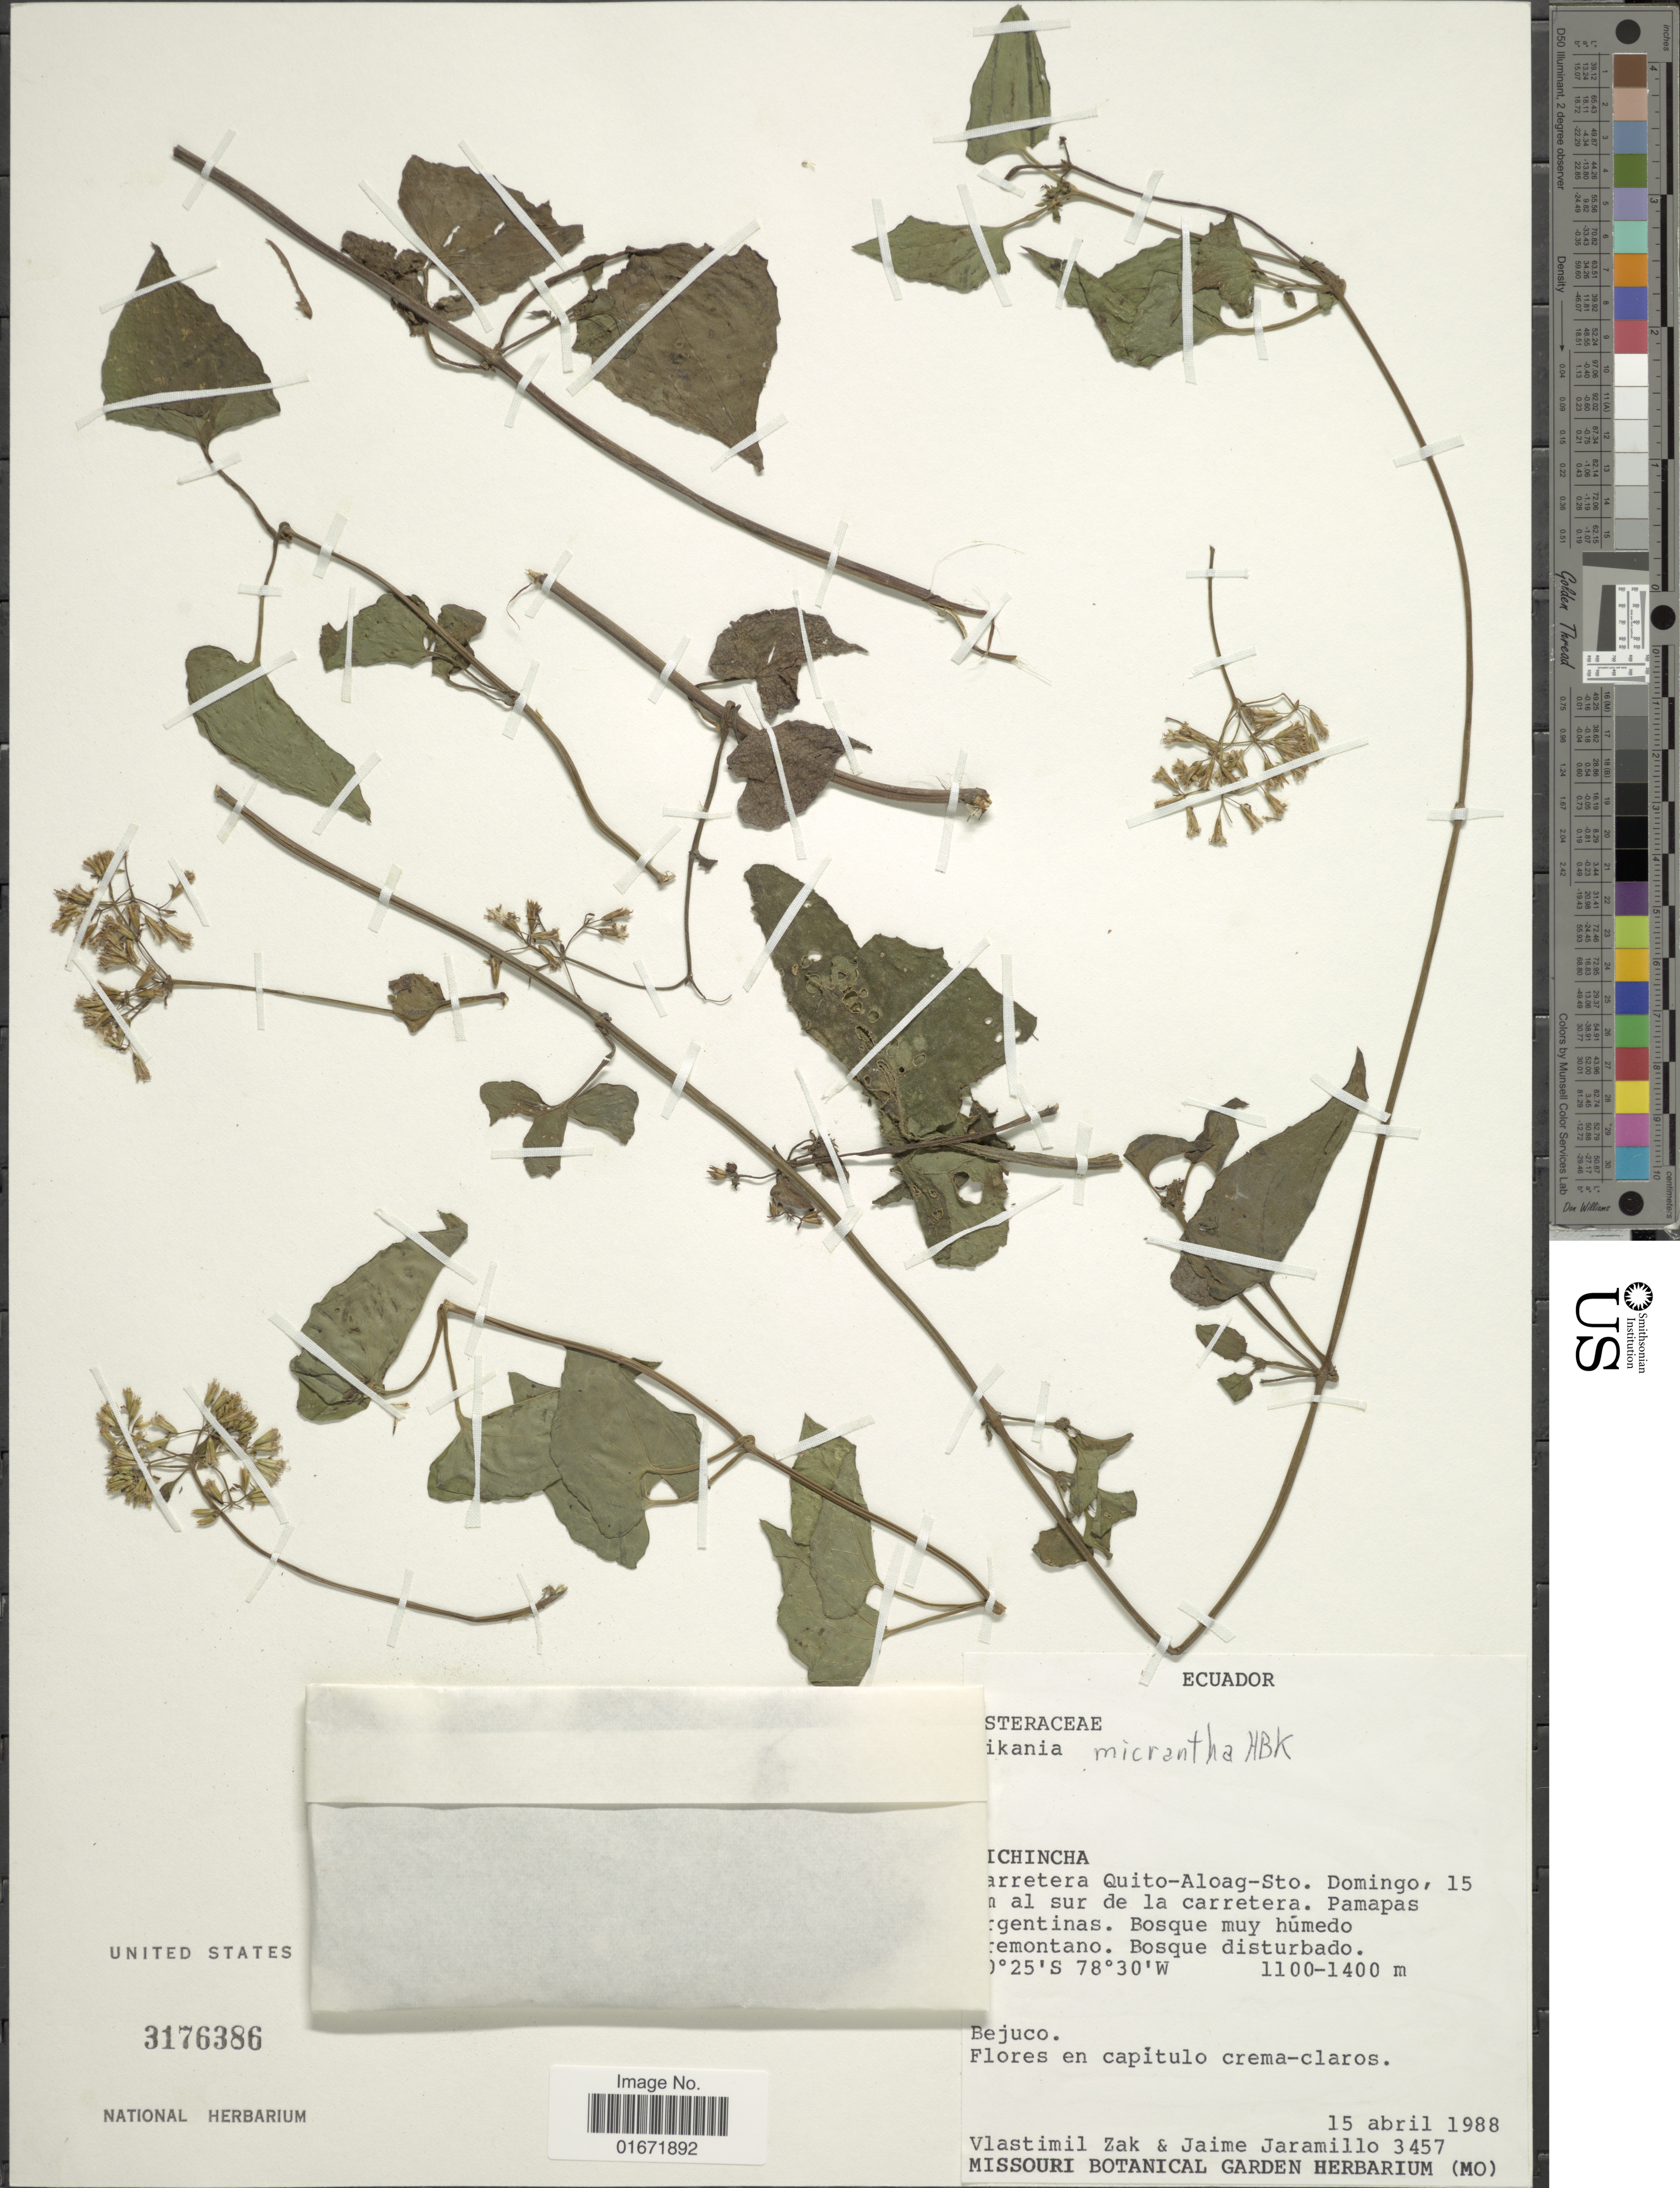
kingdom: Plantae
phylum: Tracheophyta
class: Magnoliopsida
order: Asterales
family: Asteraceae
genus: Mikania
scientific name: Mikania micrantha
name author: Kunth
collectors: V. Zak & J. Jaramillo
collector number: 3457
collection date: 1988-04-15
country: Ecuador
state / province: Pichincha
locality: Pichincha. Carretera Quito-Aloag-Sto. Domingo, 15 km al sur de la carretera. Pamapas Argentinas.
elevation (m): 1100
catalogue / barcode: US 3176386